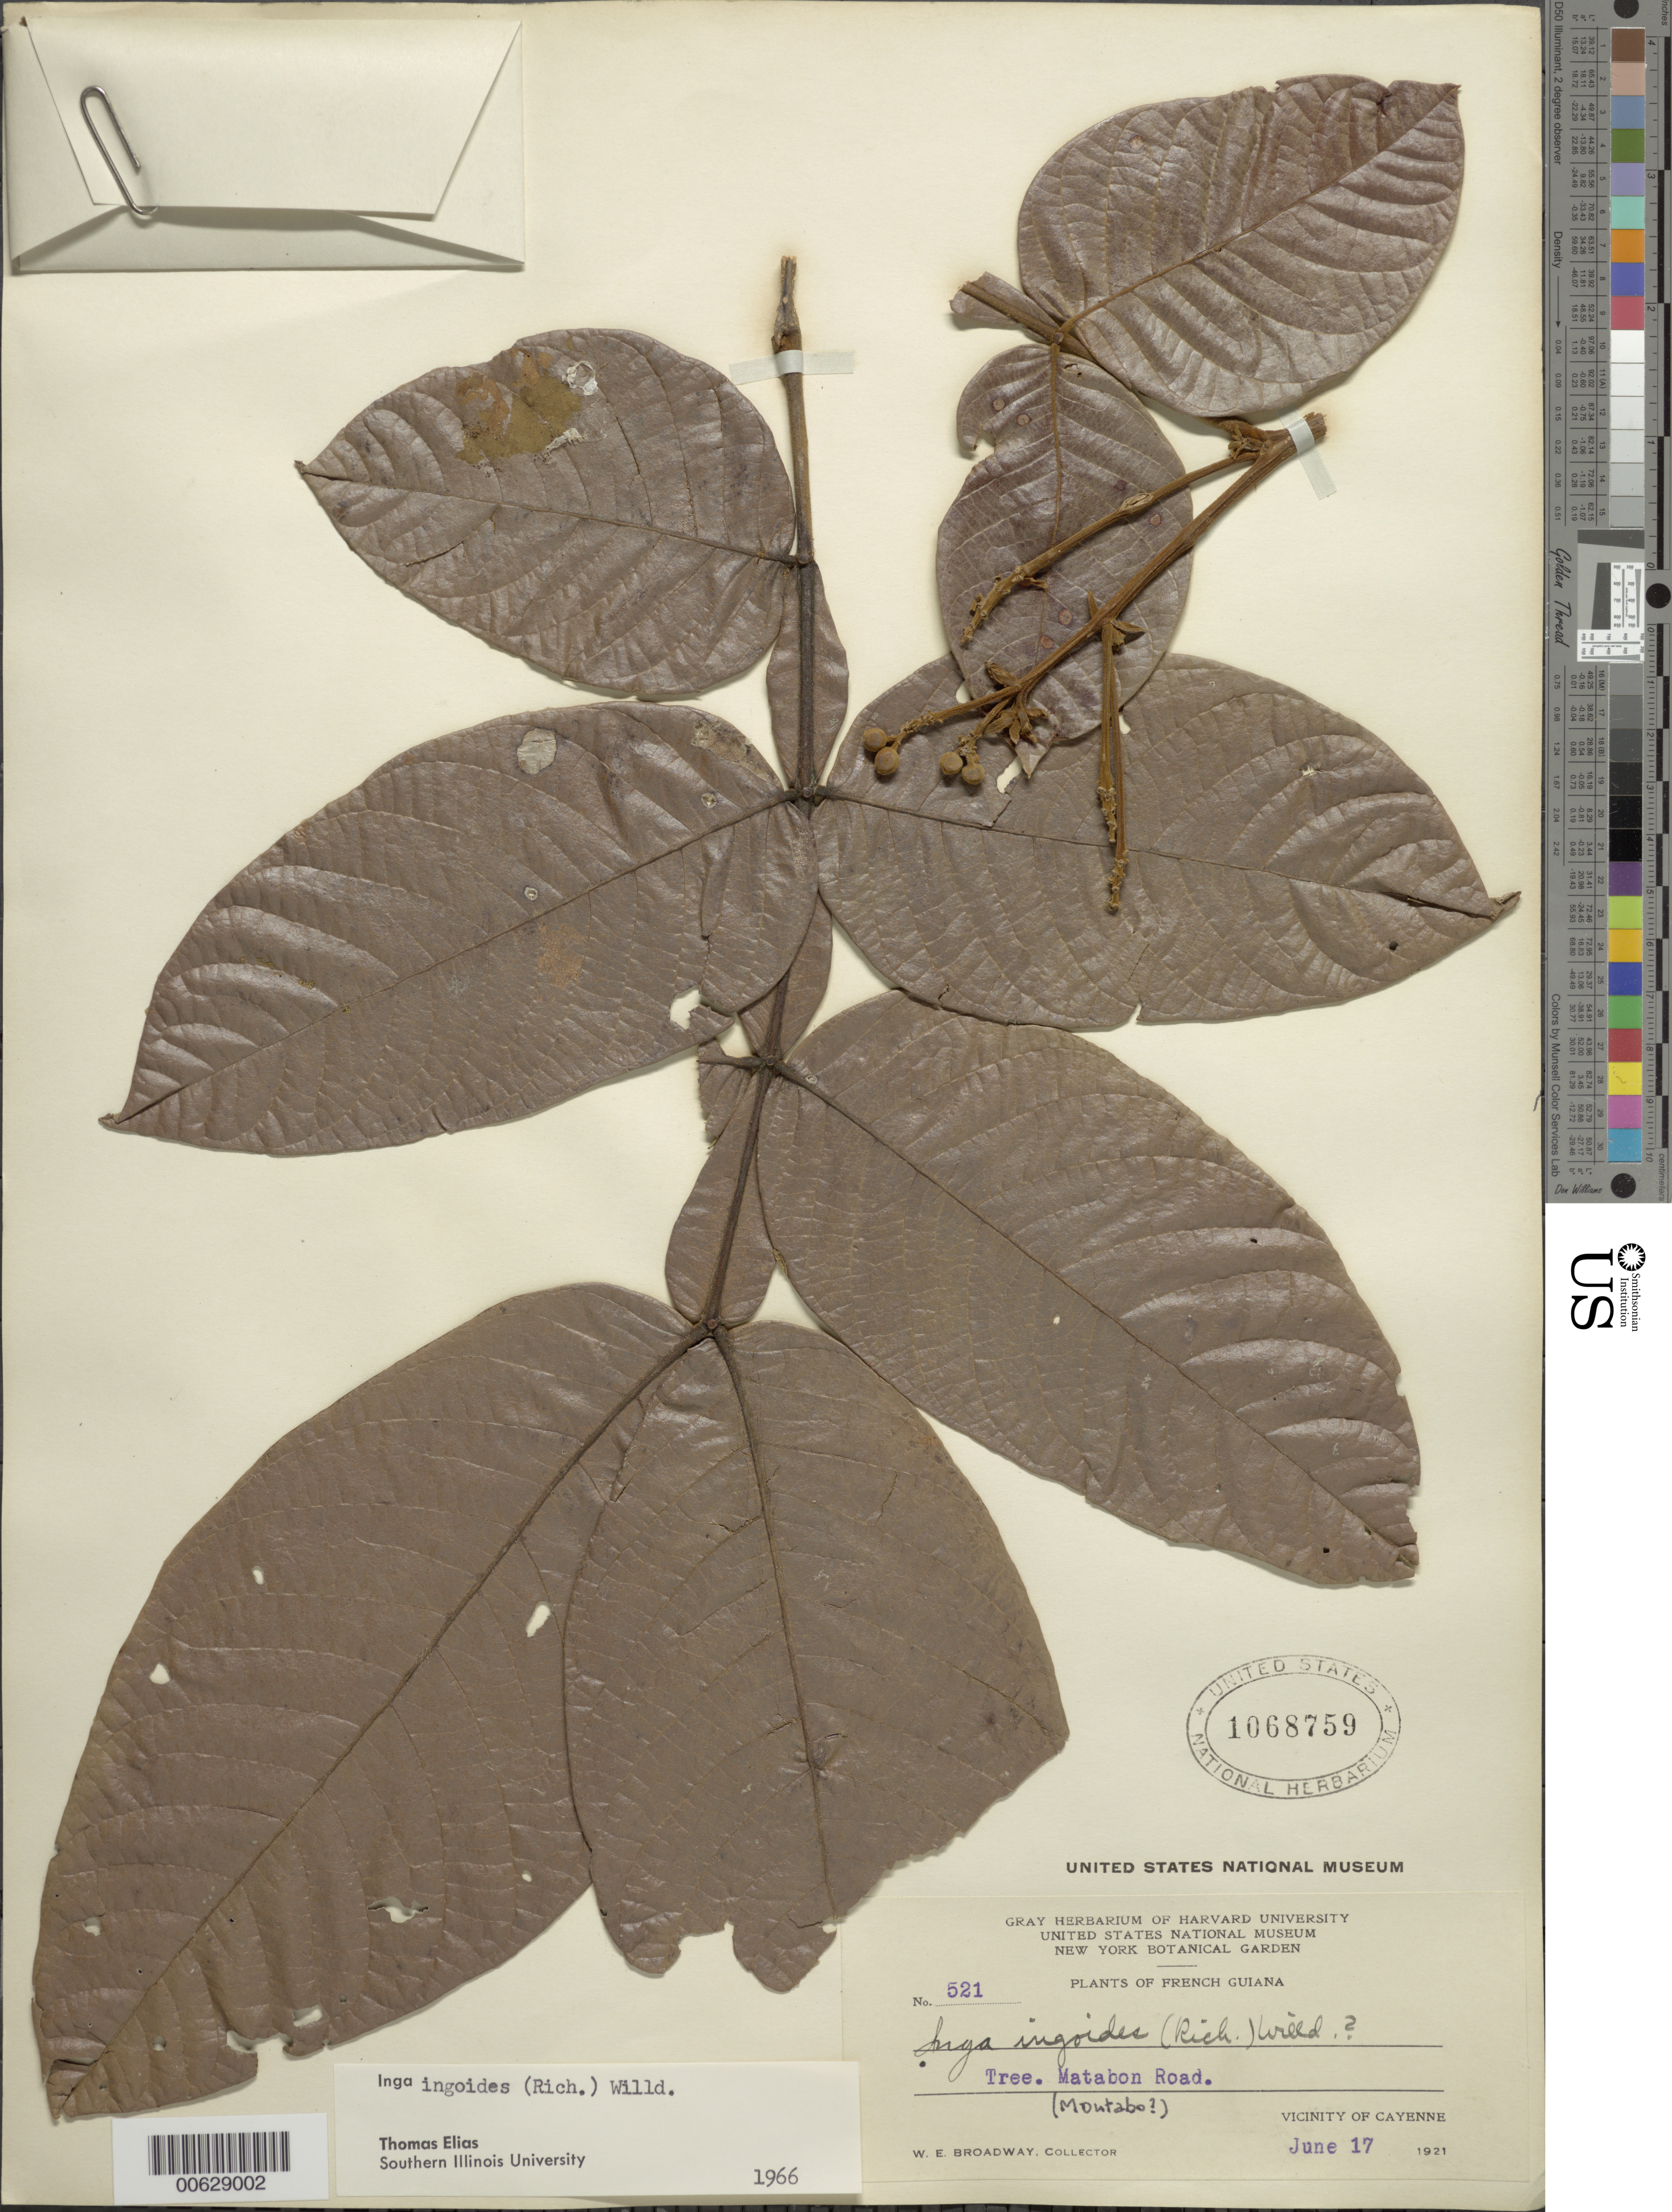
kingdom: Plantae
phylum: Tracheophyta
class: Magnoliopsida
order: Fabales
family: Fabaceae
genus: Inga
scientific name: Inga ingoides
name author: (Rich.) Willd.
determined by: Elias, Thomas S.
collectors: W. E. Broadway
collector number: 521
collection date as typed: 17-Jun-21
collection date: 1921-06-17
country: French Guiana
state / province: Cayenne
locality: Cayenne, vic.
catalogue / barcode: US 1068759